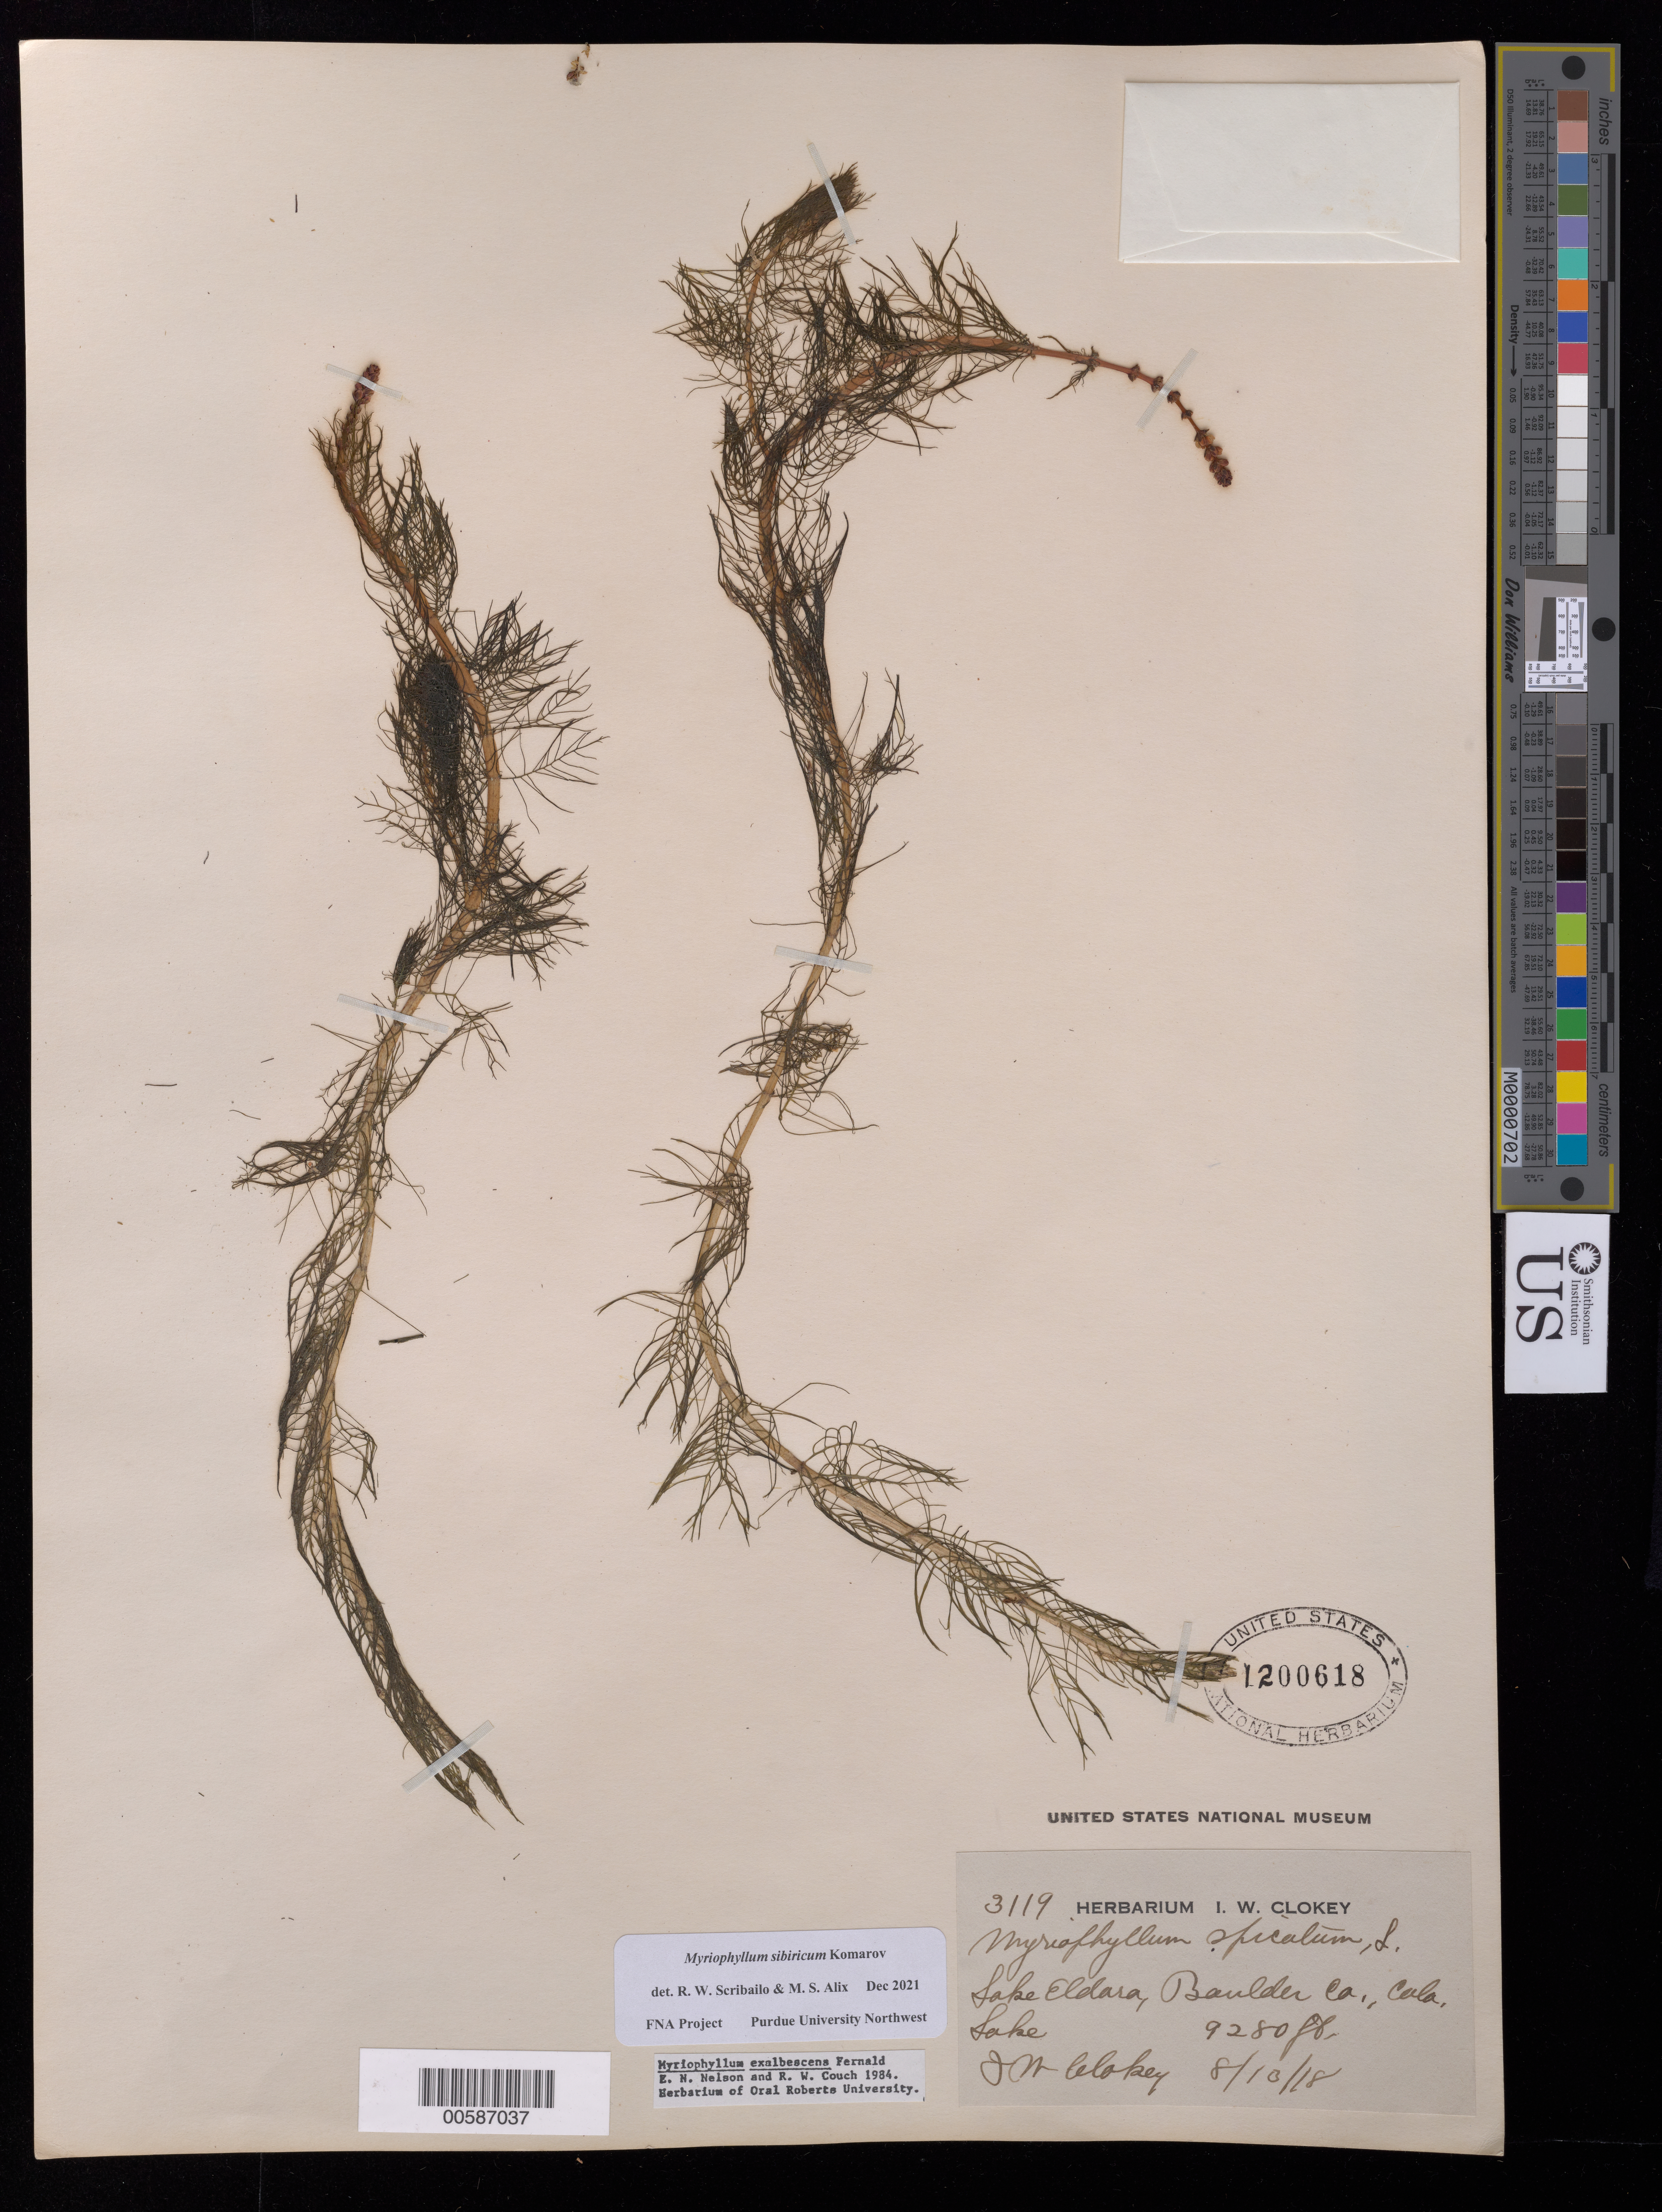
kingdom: Plantae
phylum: Tracheophyta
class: Magnoliopsida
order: Saxifragales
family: Haloragaceae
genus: Myriophyllum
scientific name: Myriophyllum sibiricum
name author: Kom.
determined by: Scribailo, R. W.; Alix, M. S.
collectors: I. W. Clokey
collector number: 3119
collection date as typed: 08 Oct 1918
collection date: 1918-10-08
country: United States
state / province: Colorado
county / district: Boulder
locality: Lake Eldara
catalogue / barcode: US 1200618